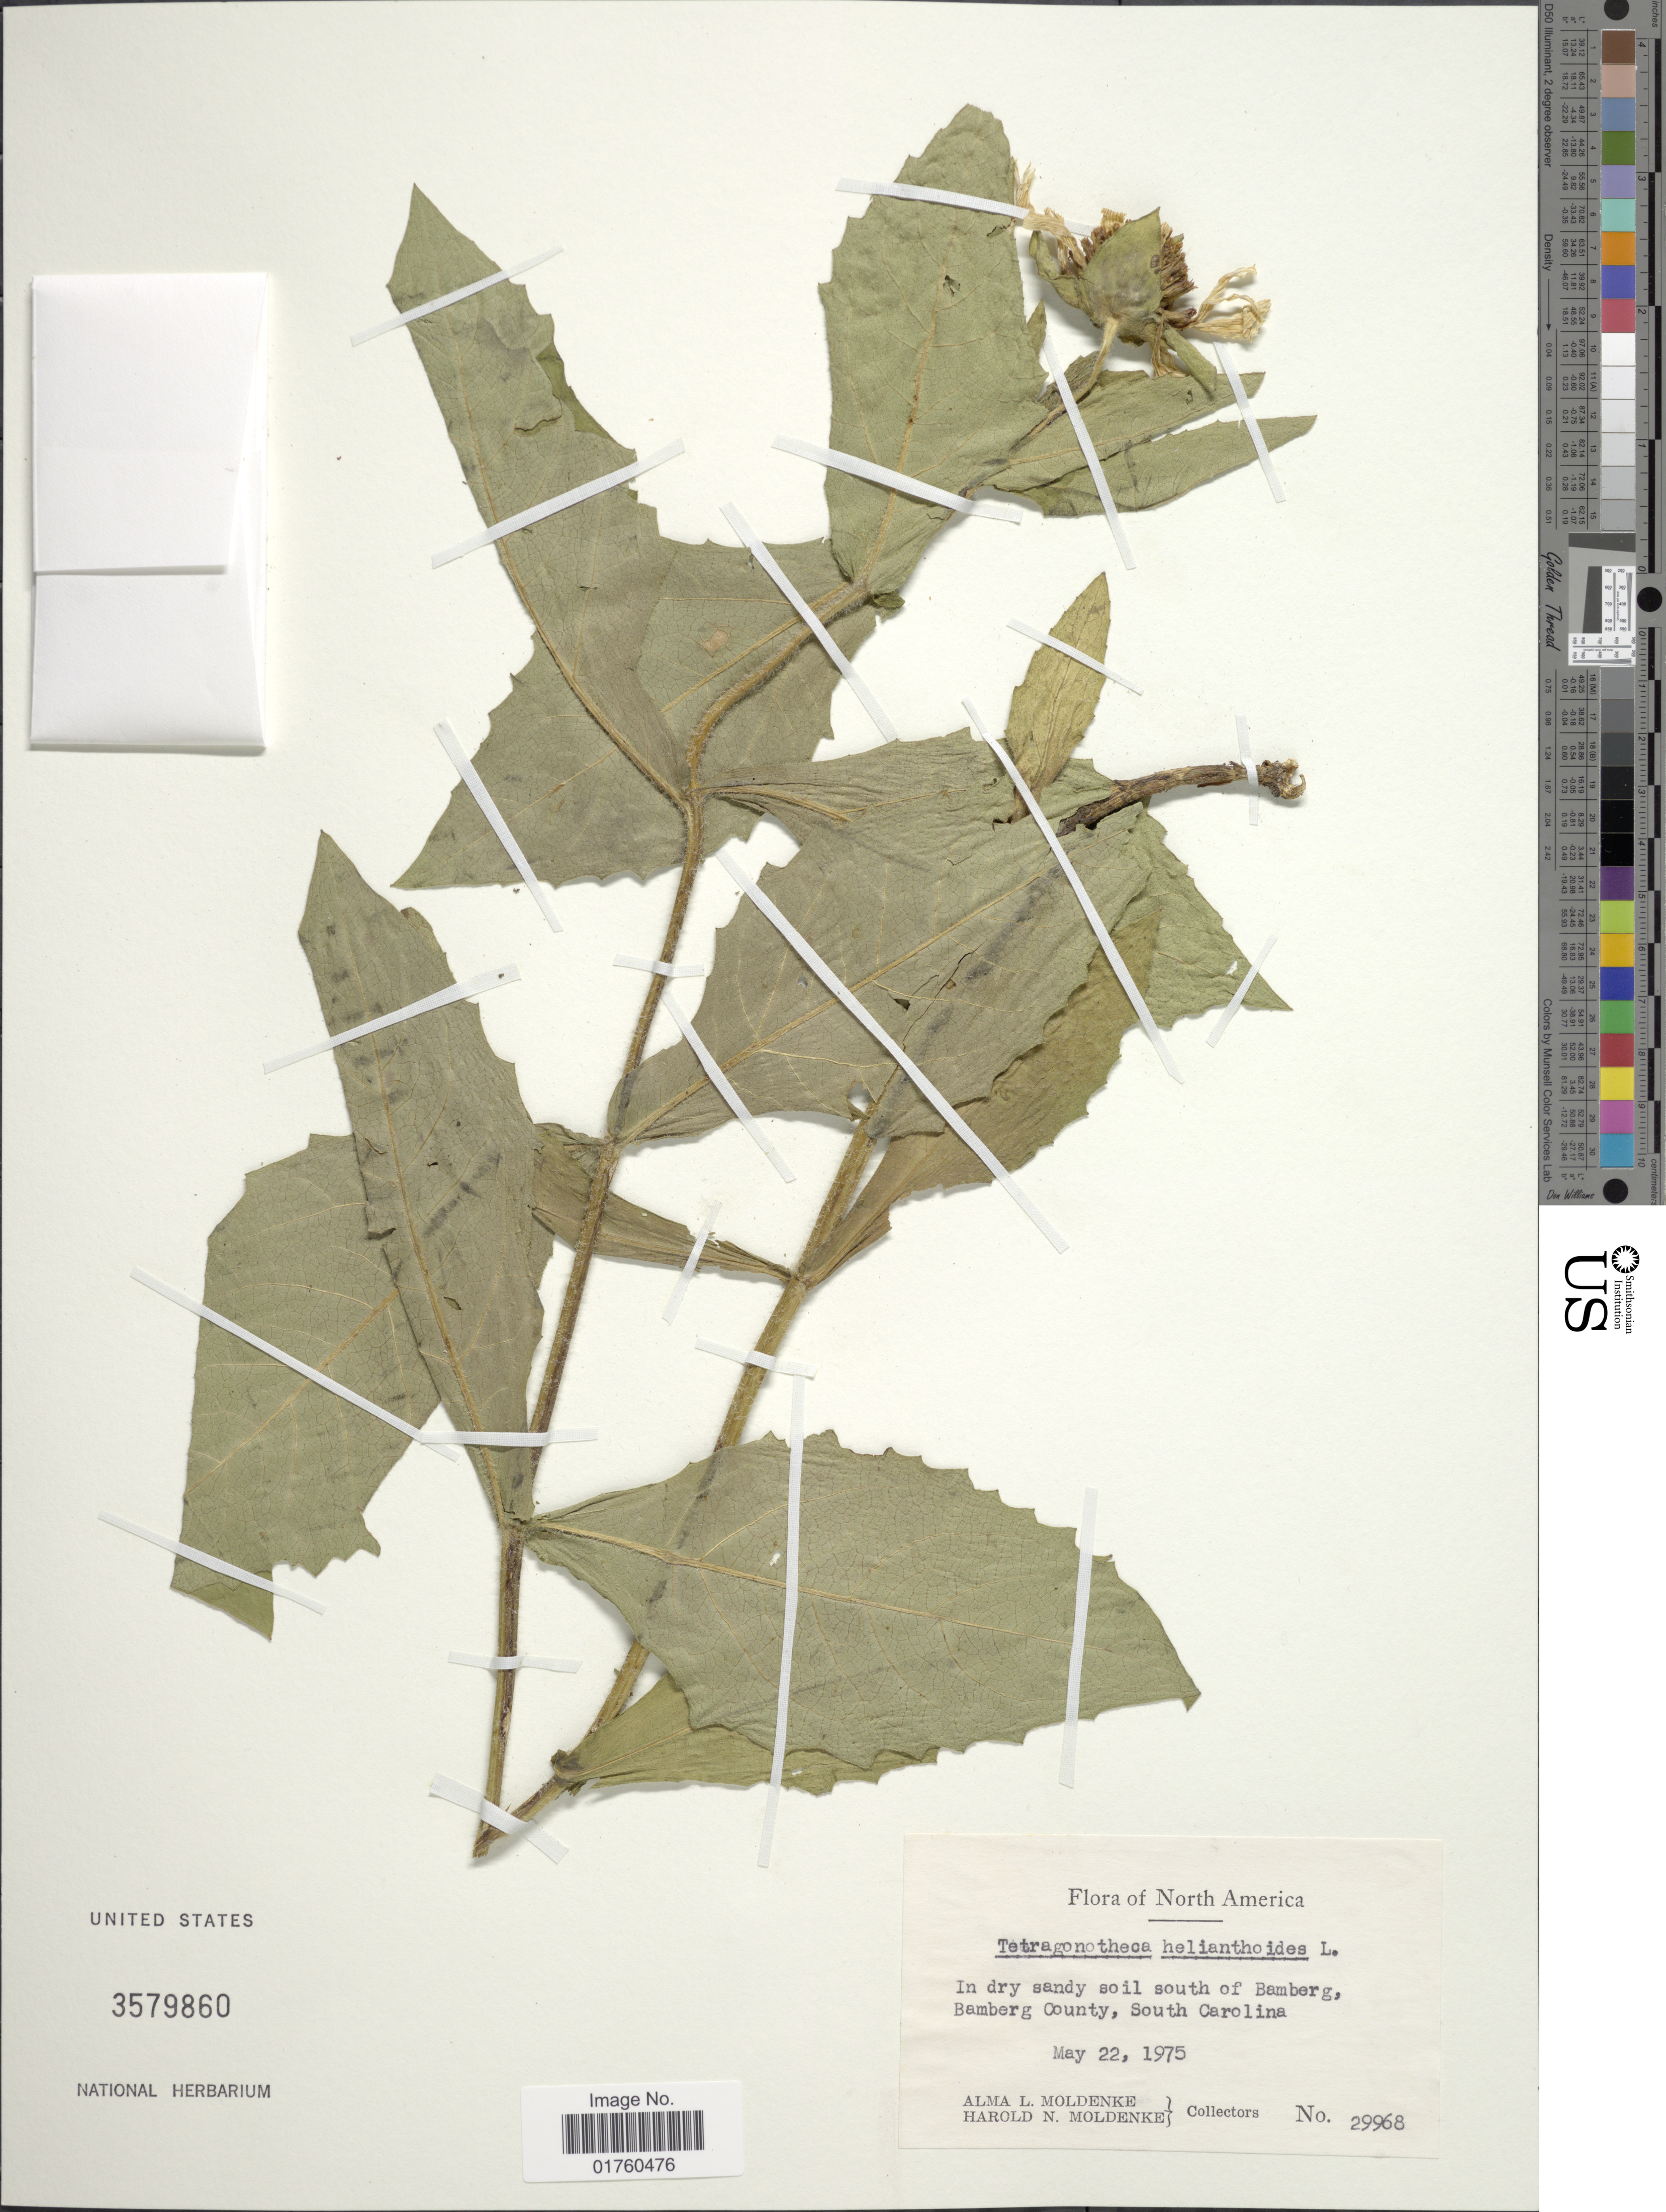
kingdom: Plantae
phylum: Tracheophyta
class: Magnoliopsida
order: Asterales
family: Asteraceae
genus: Tetragonotheca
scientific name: Tetragonotheca helianthoides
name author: L.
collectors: A. L. Moldenke & H. N. Moldenke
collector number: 29968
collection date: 1975-05-22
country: United States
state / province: South Carolina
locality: In dry sandy soil south of Bamberg Bamberg County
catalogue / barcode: US 3579860